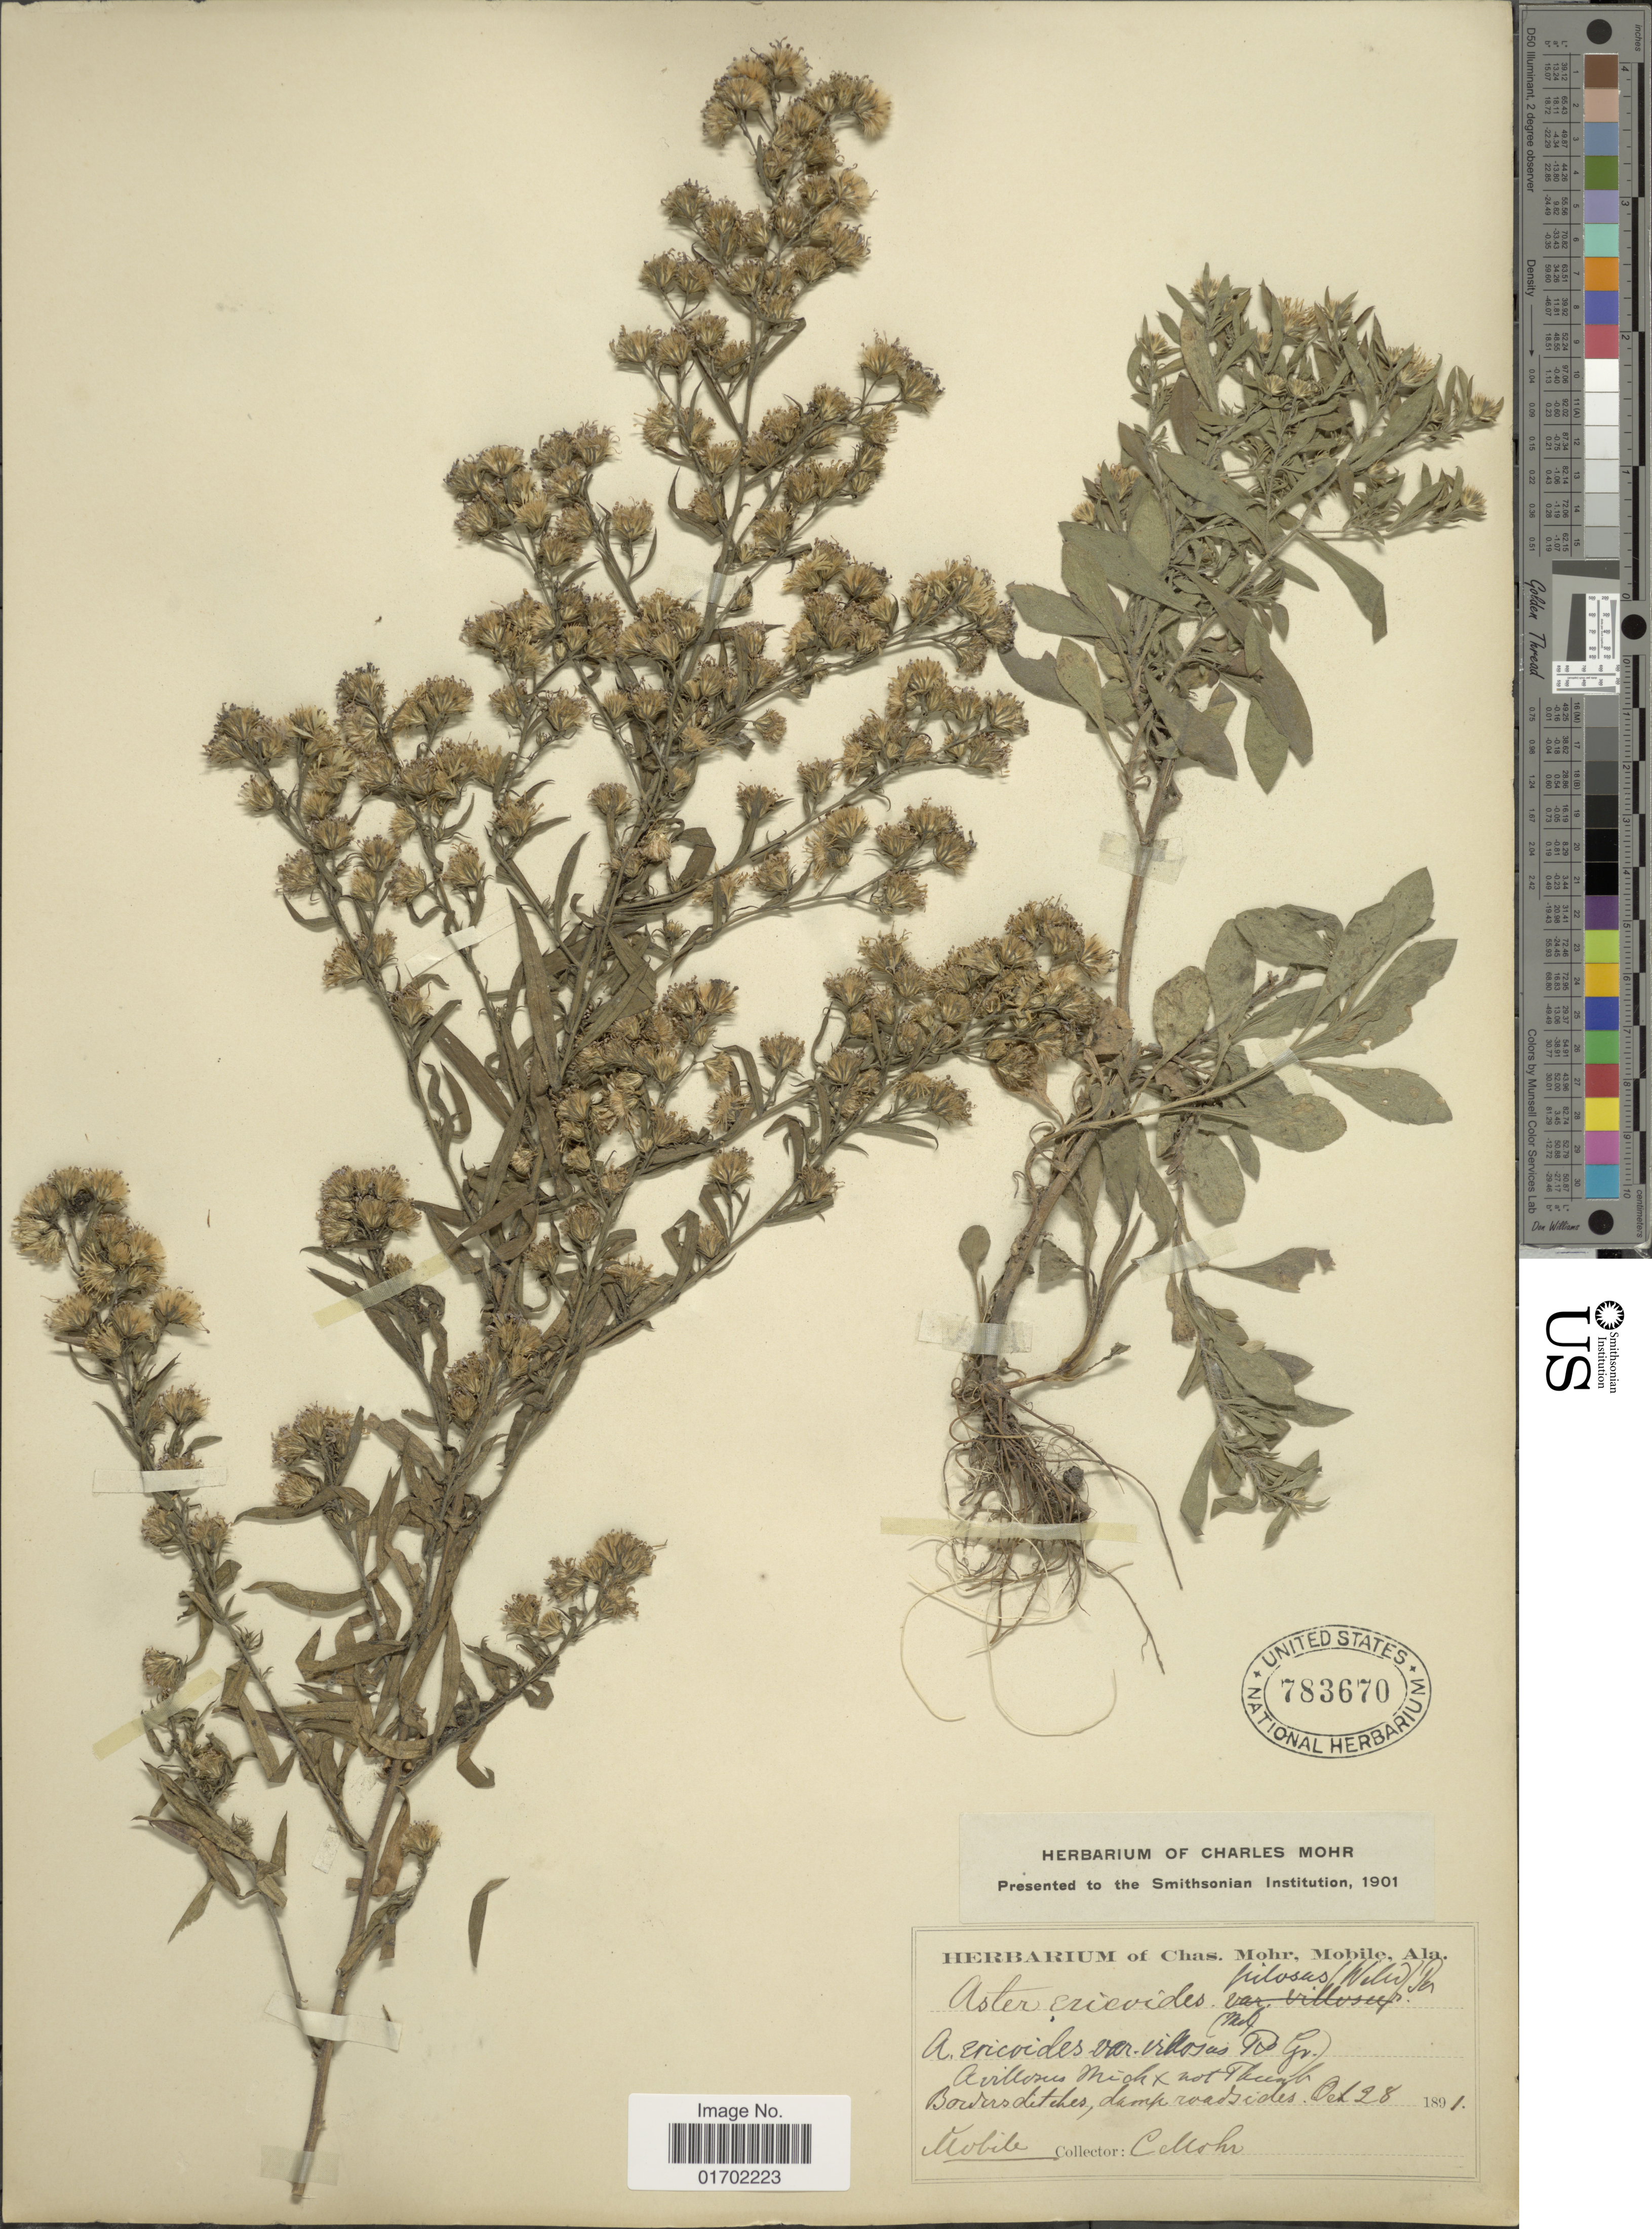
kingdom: Plantae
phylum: Tracheophyta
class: Magnoliopsida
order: Asterales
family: Asteraceae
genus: Symphyotrichum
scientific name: Symphyotrichum pilosum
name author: (Willd.) G.L. Nesom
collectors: Mohr, C. T. (herbarium)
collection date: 1891-10-28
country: United States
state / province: Alabama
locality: Bowers ditches, Mobile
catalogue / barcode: US 783670